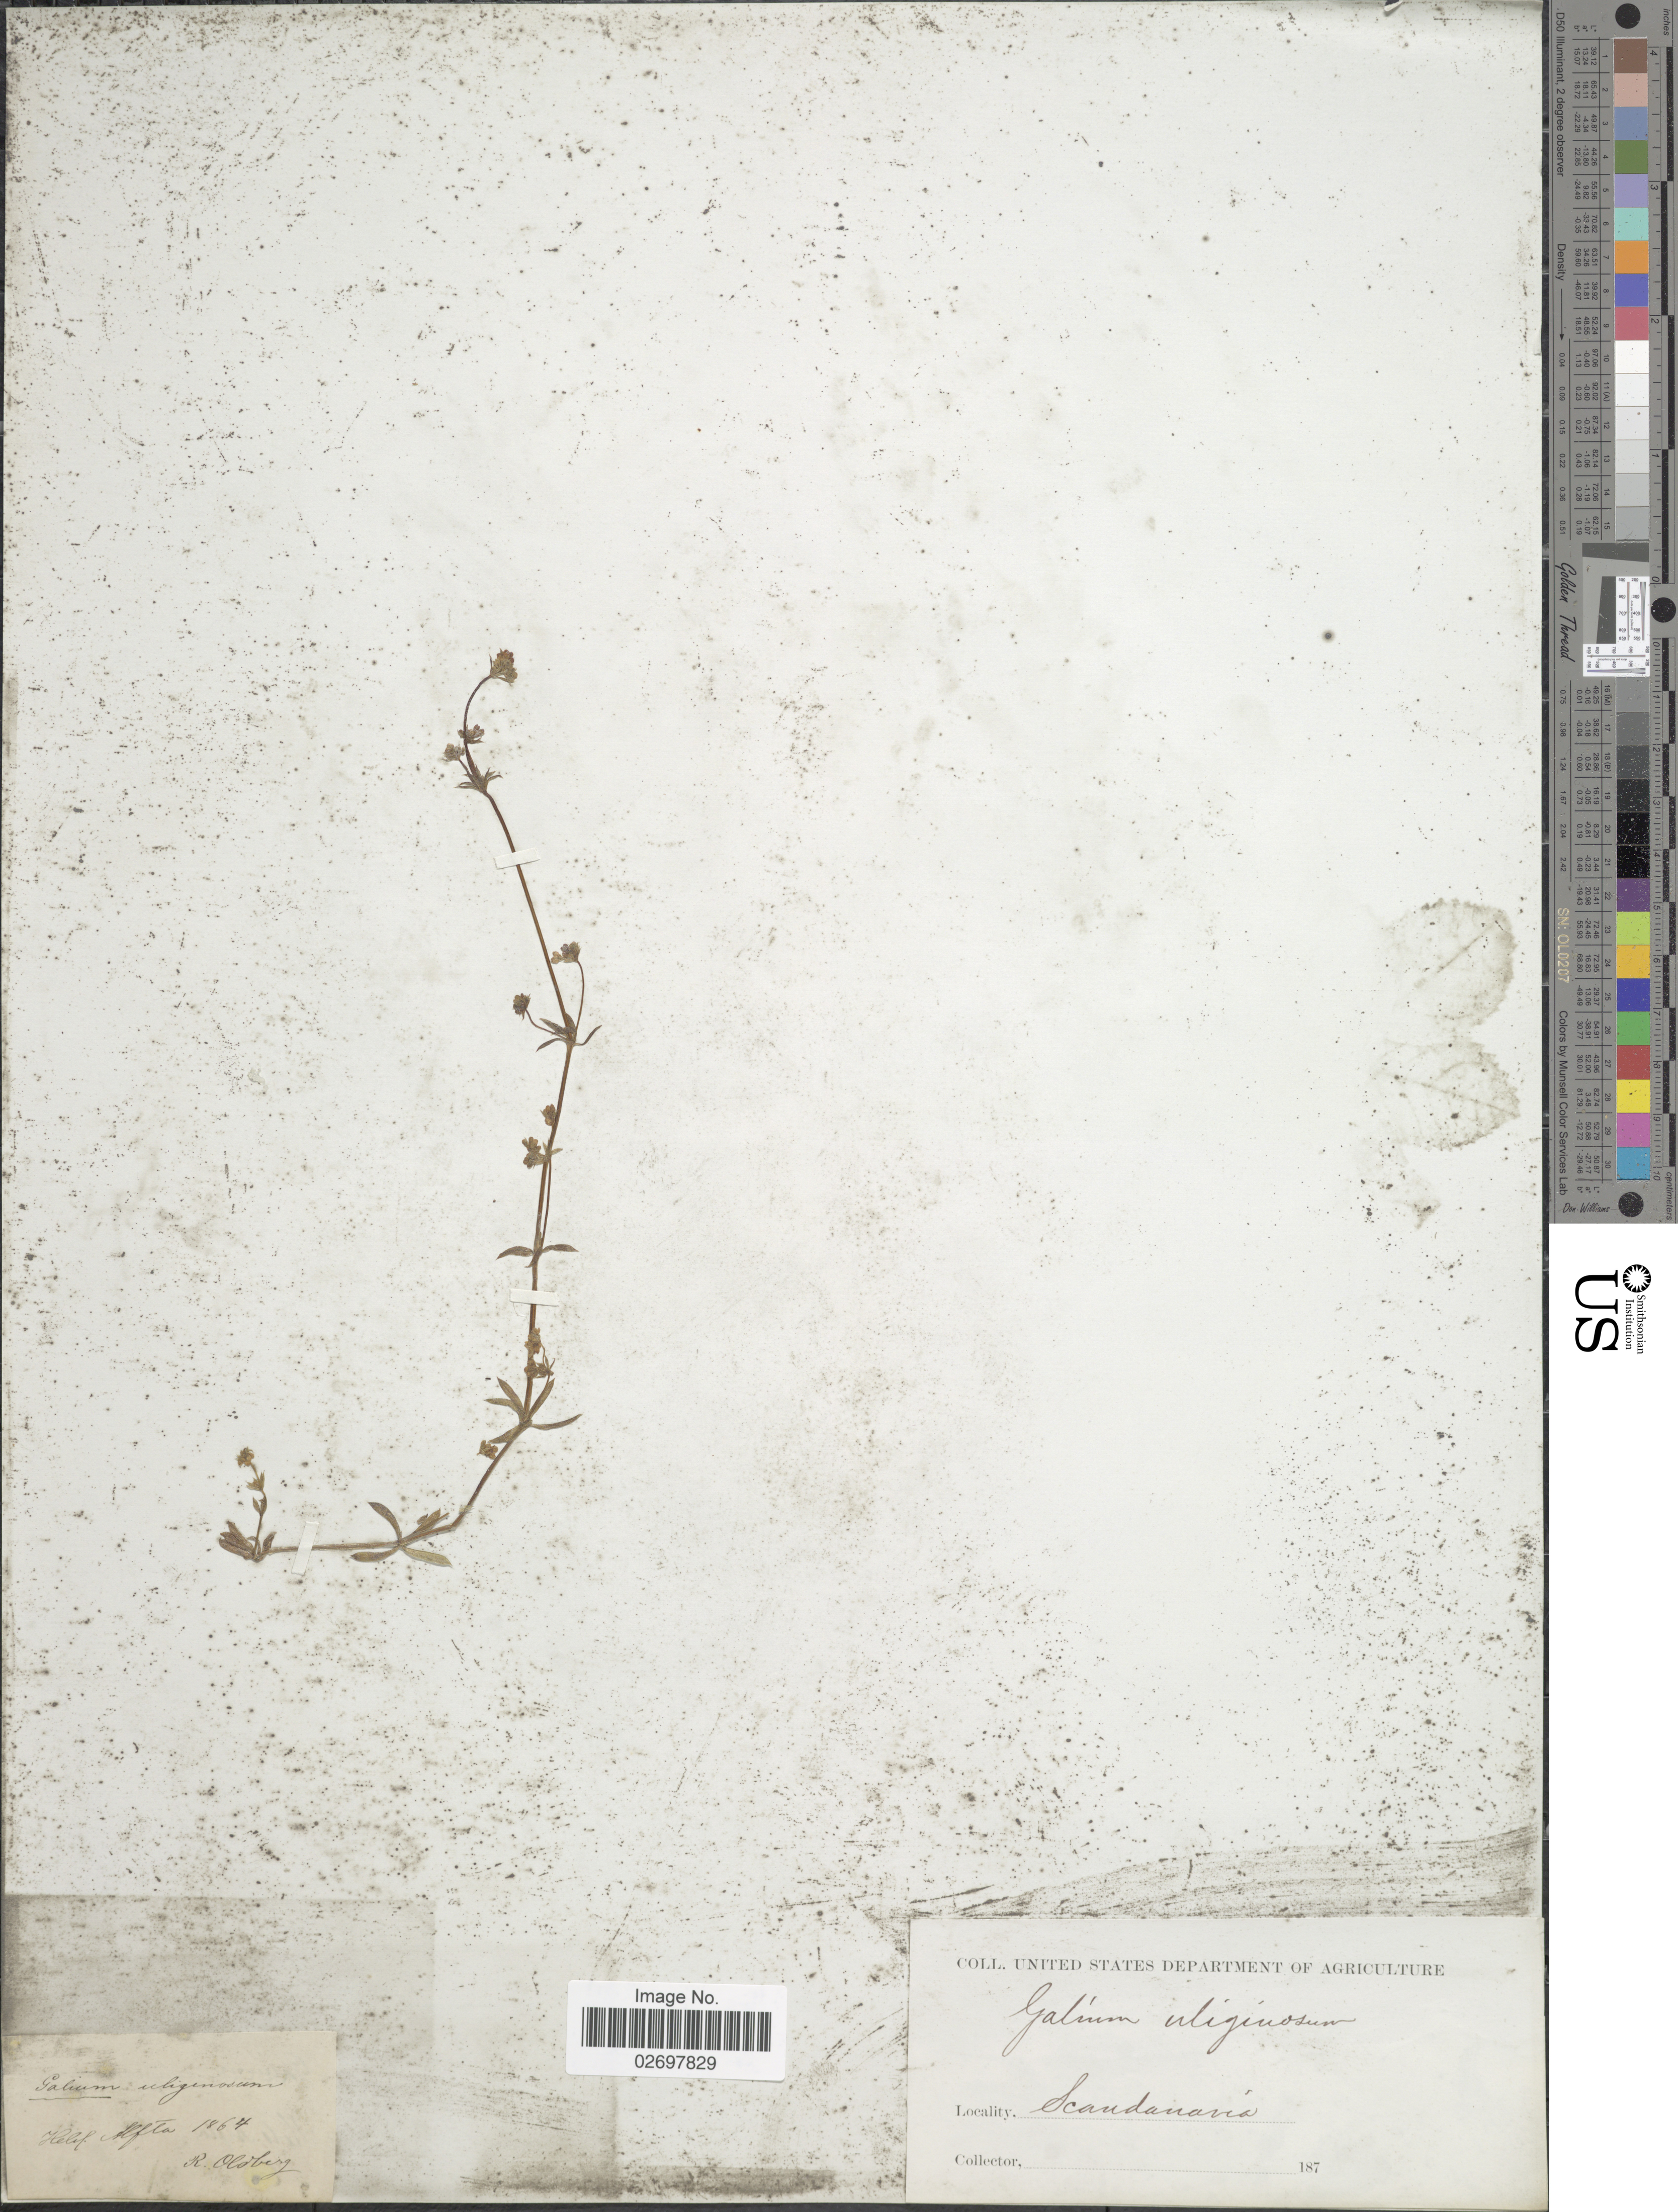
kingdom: Plantae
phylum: Tracheophyta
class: Magnoliopsida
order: Gentianales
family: Rubiaceae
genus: Galium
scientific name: Galium uliginosum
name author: L.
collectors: R. Oldberg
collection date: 1864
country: Sweden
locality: Scandanavia, Helsl Alfta